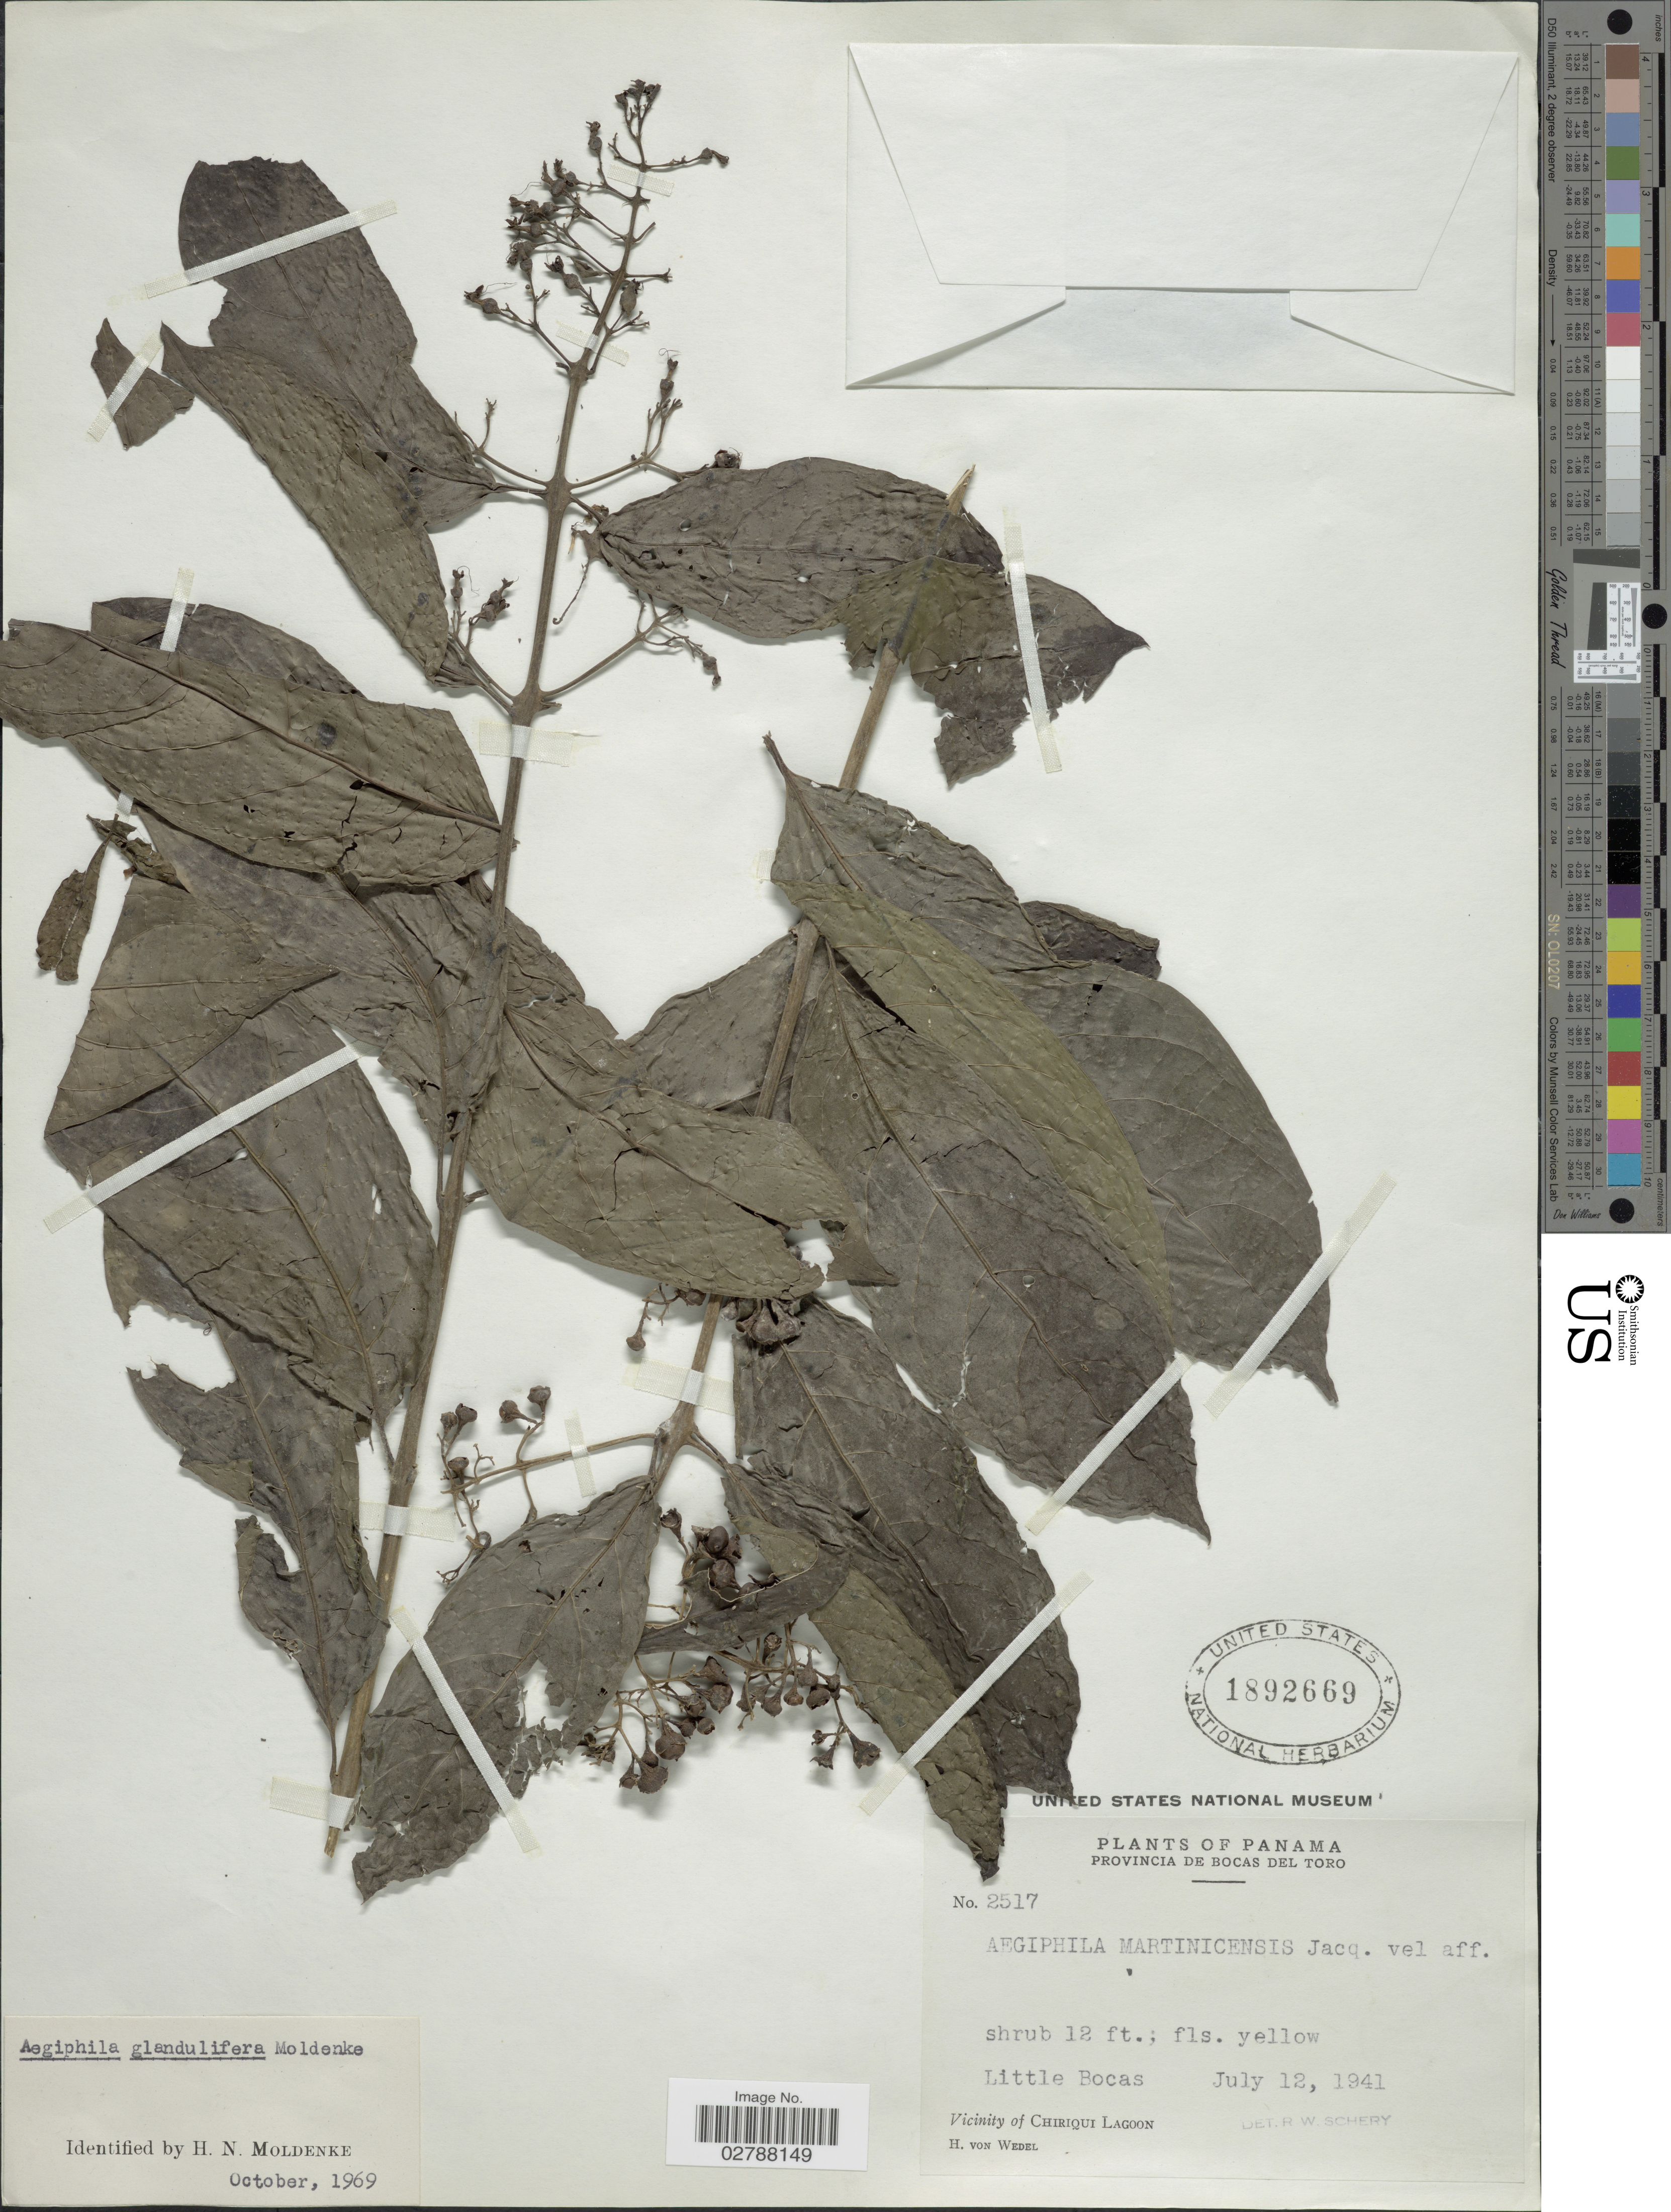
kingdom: Plantae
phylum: Tracheophyta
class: Magnoliopsida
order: Lamiales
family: Lamiaceae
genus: Aegiphila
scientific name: Aegiphila glandulifera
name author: Moldenke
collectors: H. von Wedel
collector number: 2517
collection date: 1941-07-12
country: Panama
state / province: Bocas del Toro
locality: Provincia de Bocas del Toro. Little Bocas. Vicinity of Chiriqui Lagoon.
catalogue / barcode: US 1892669